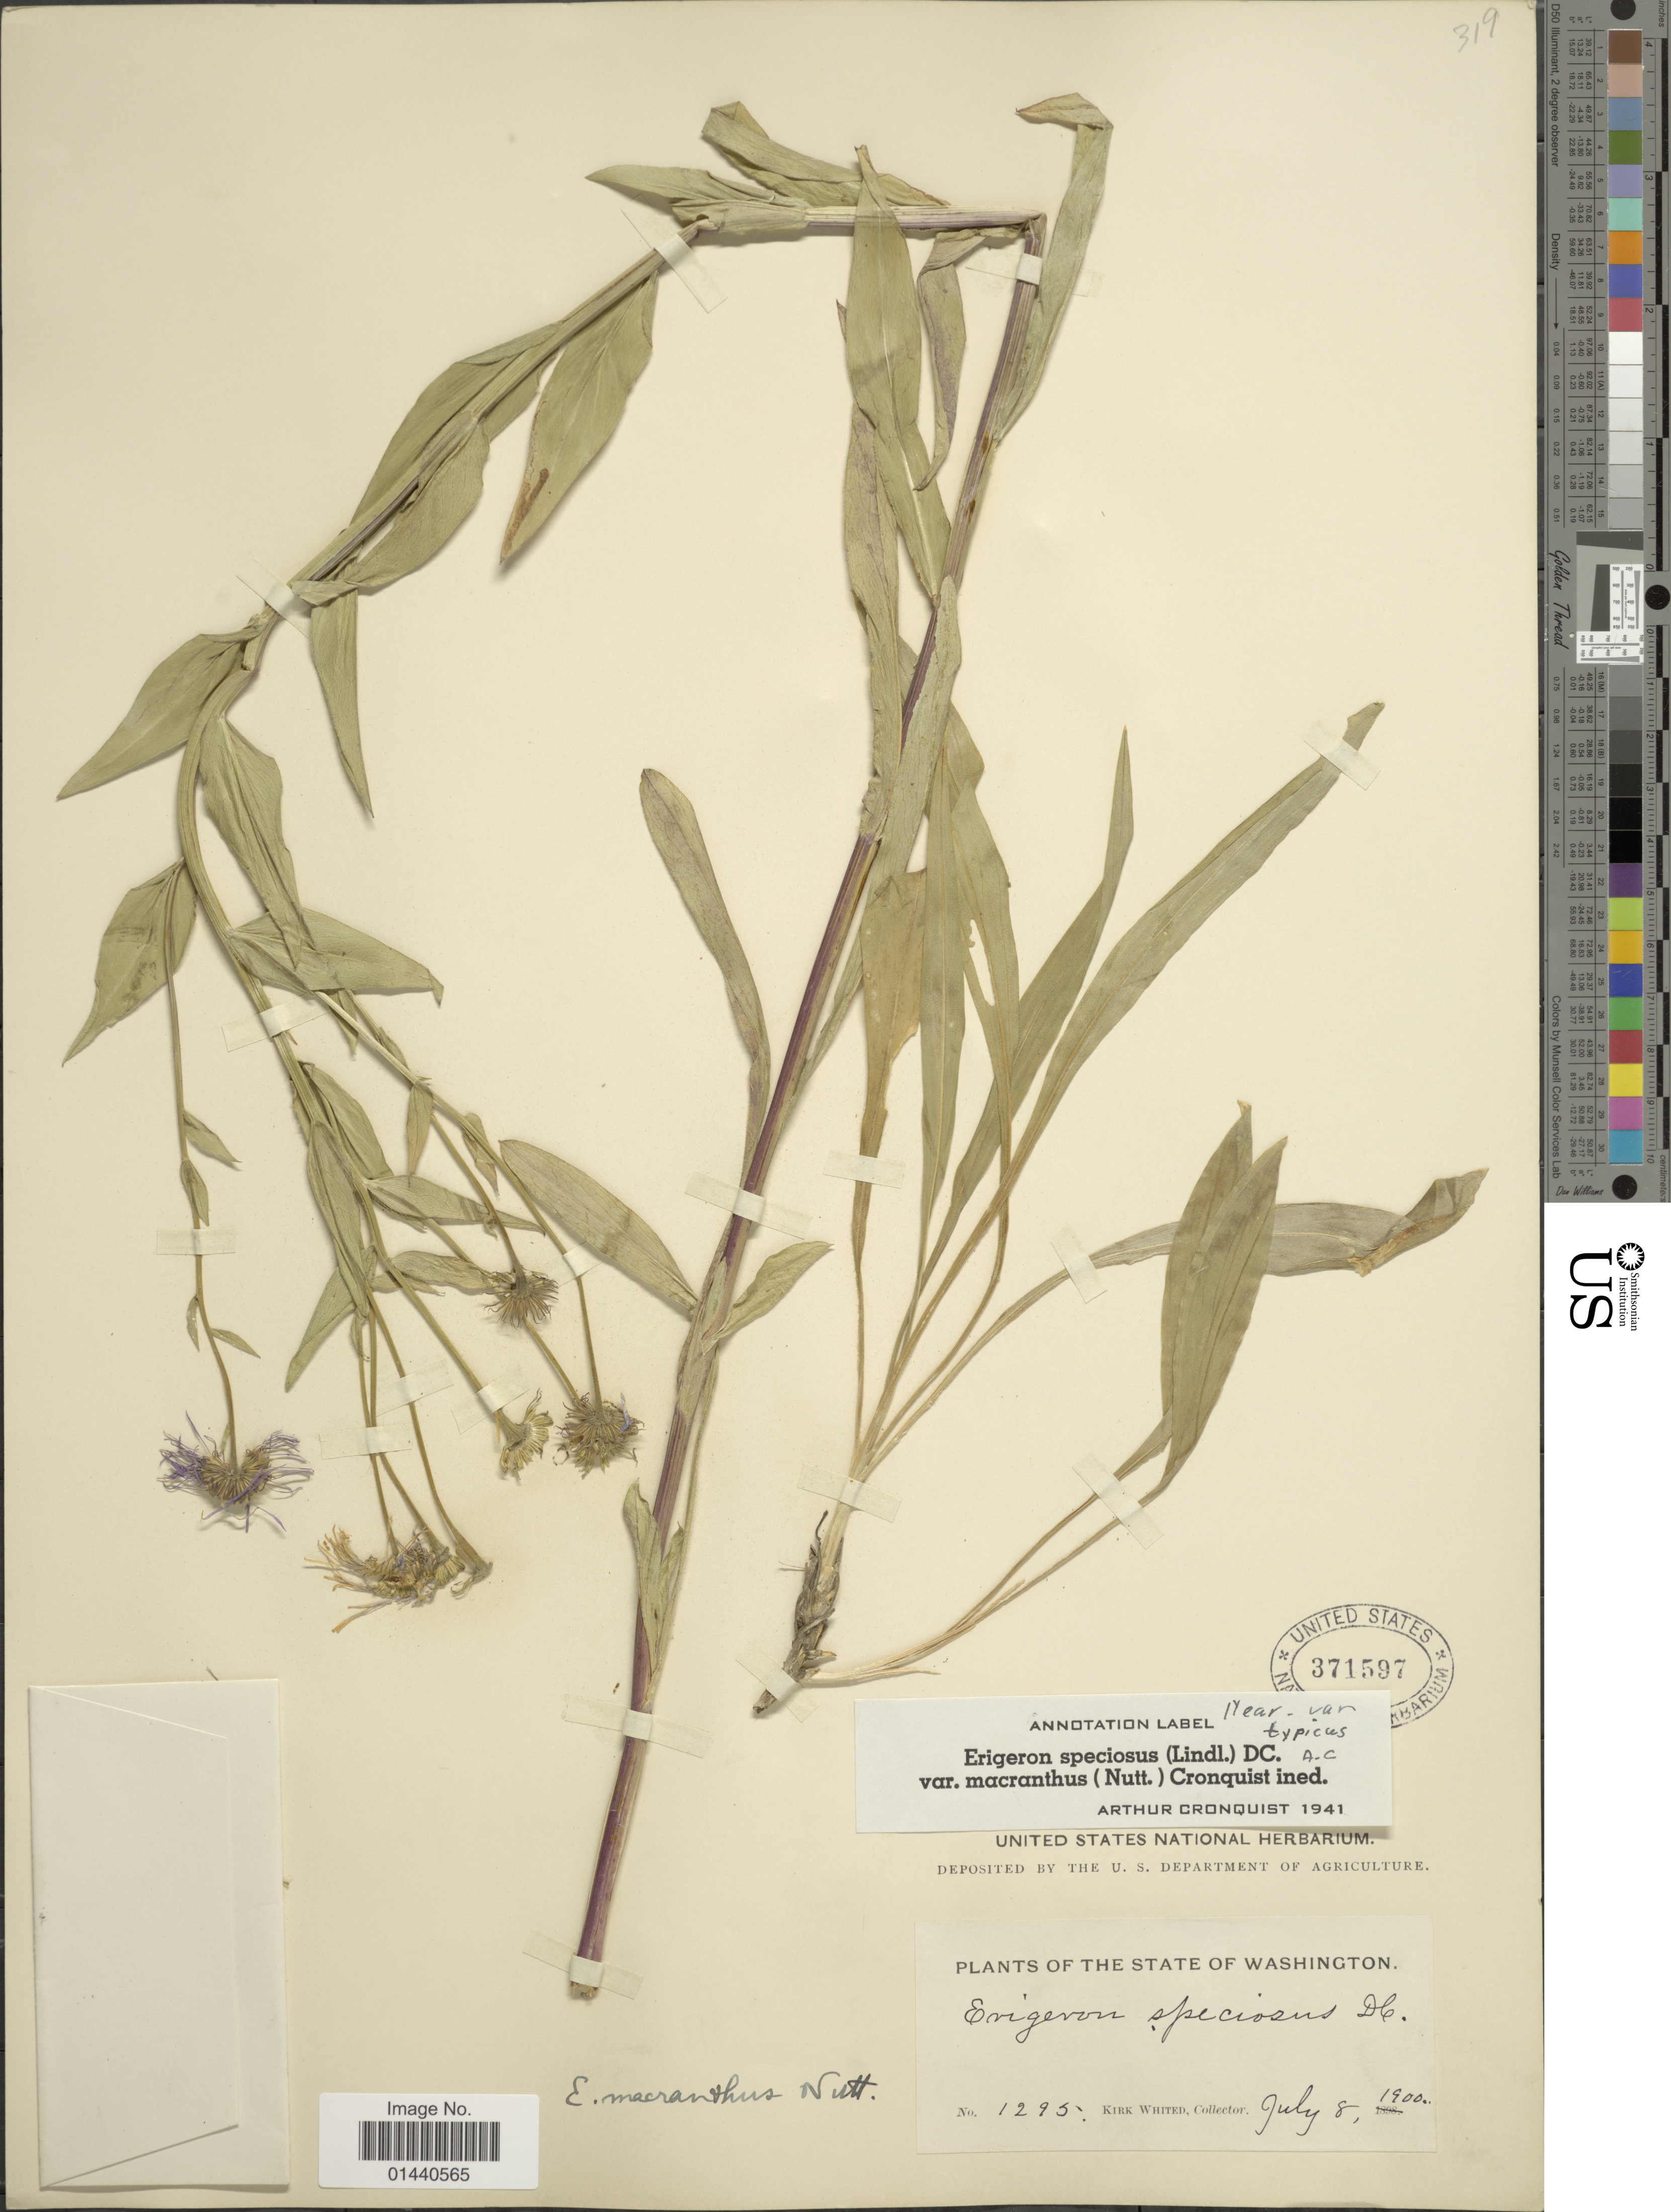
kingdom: Plantae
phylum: Tracheophyta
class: Magnoliopsida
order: Asterales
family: Asteraceae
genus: Erigeron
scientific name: Erigeron speciosus var. macranthus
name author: (Nutt.) Cronq.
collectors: K. Whited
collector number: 1295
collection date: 1900-07-08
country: United States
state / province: Washington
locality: The State of Washington.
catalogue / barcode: US 371597